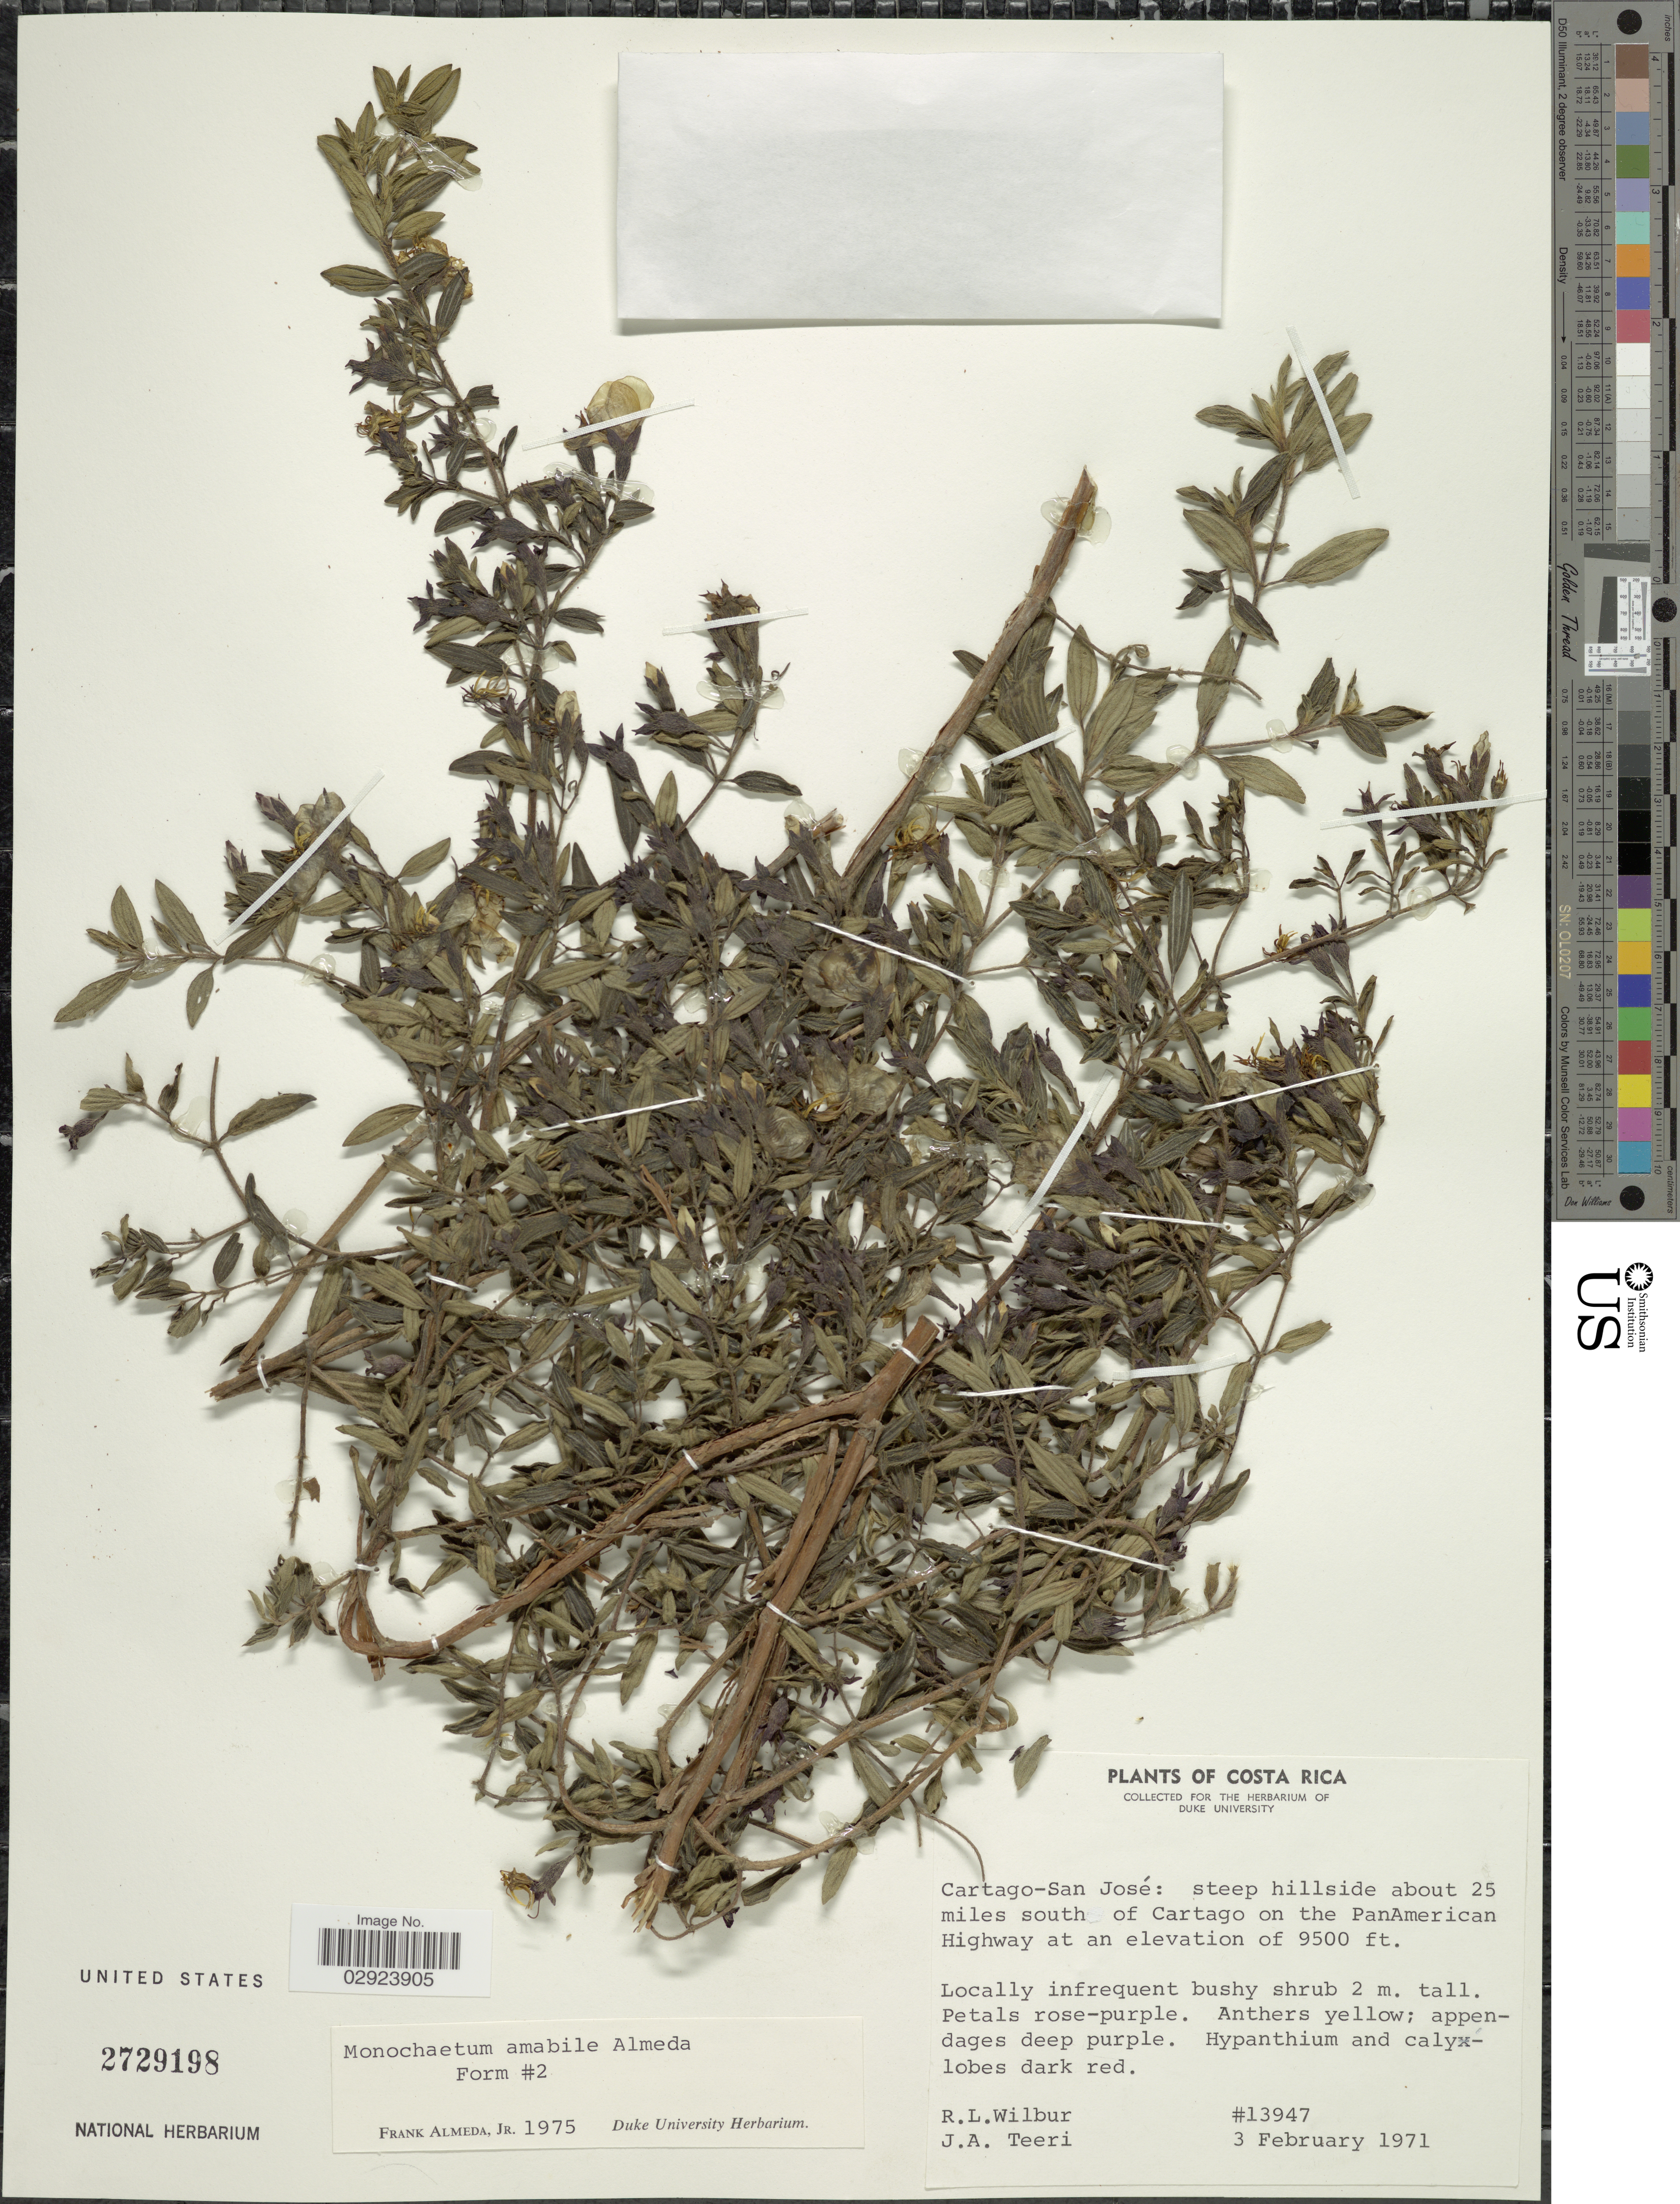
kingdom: Plantae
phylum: Tracheophyta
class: Magnoliopsida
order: Myrtales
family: Melastomataceae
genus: Monochaetum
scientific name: Monochaetum amabile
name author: Almeda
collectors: R. L. Wilbur & J. Teeri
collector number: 13947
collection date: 1971-02-03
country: Costa Rica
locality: Cartago-San José: steep hillside about 25 miles south of Cartago on the PanAmerican Highway.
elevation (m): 2896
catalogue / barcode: US 2729198